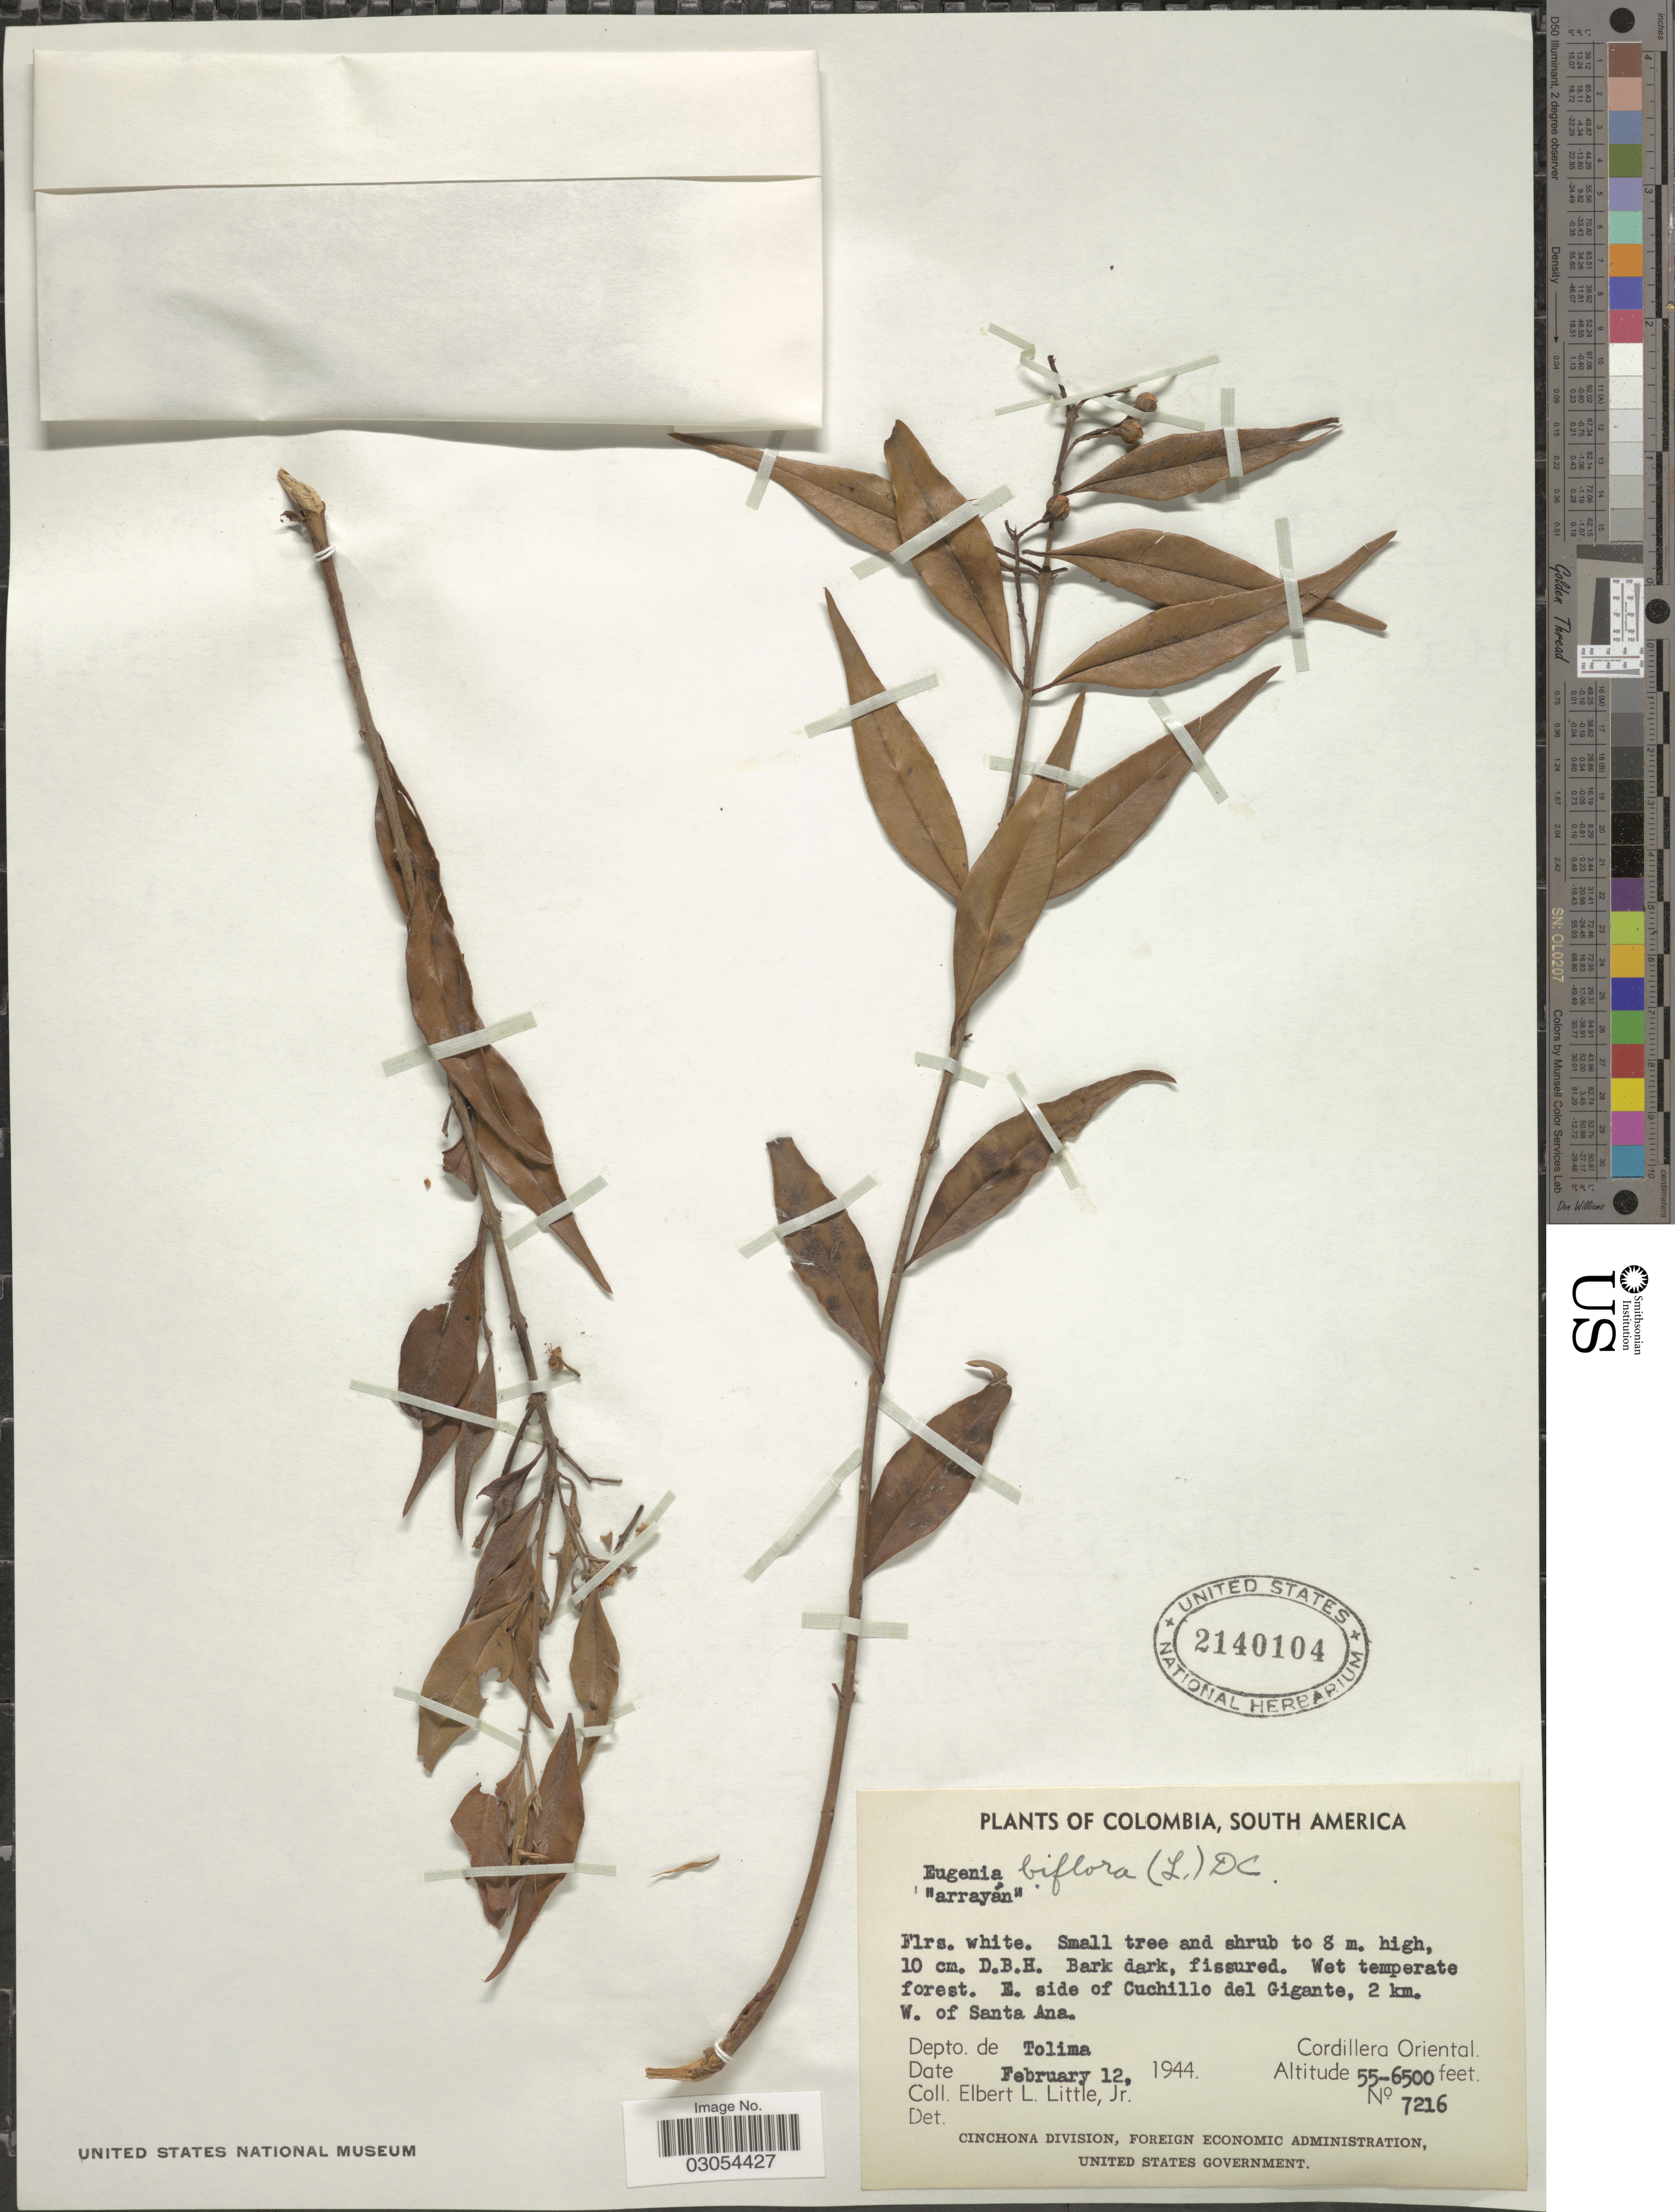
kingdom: Plantae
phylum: Tracheophyta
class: Magnoliopsida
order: Myrtales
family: Myrtaceae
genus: Eugenia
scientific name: Eugenia biflora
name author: (L.) DC.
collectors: E. L. Little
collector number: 7216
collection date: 1944-02-12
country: Colombia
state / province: Tolima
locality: E. side of Cuchillo del Gigante, 2 km. W. of Santa Ana. Depto. de Tolima. Cordillera Oriental.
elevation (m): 1676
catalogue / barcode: US 2140104